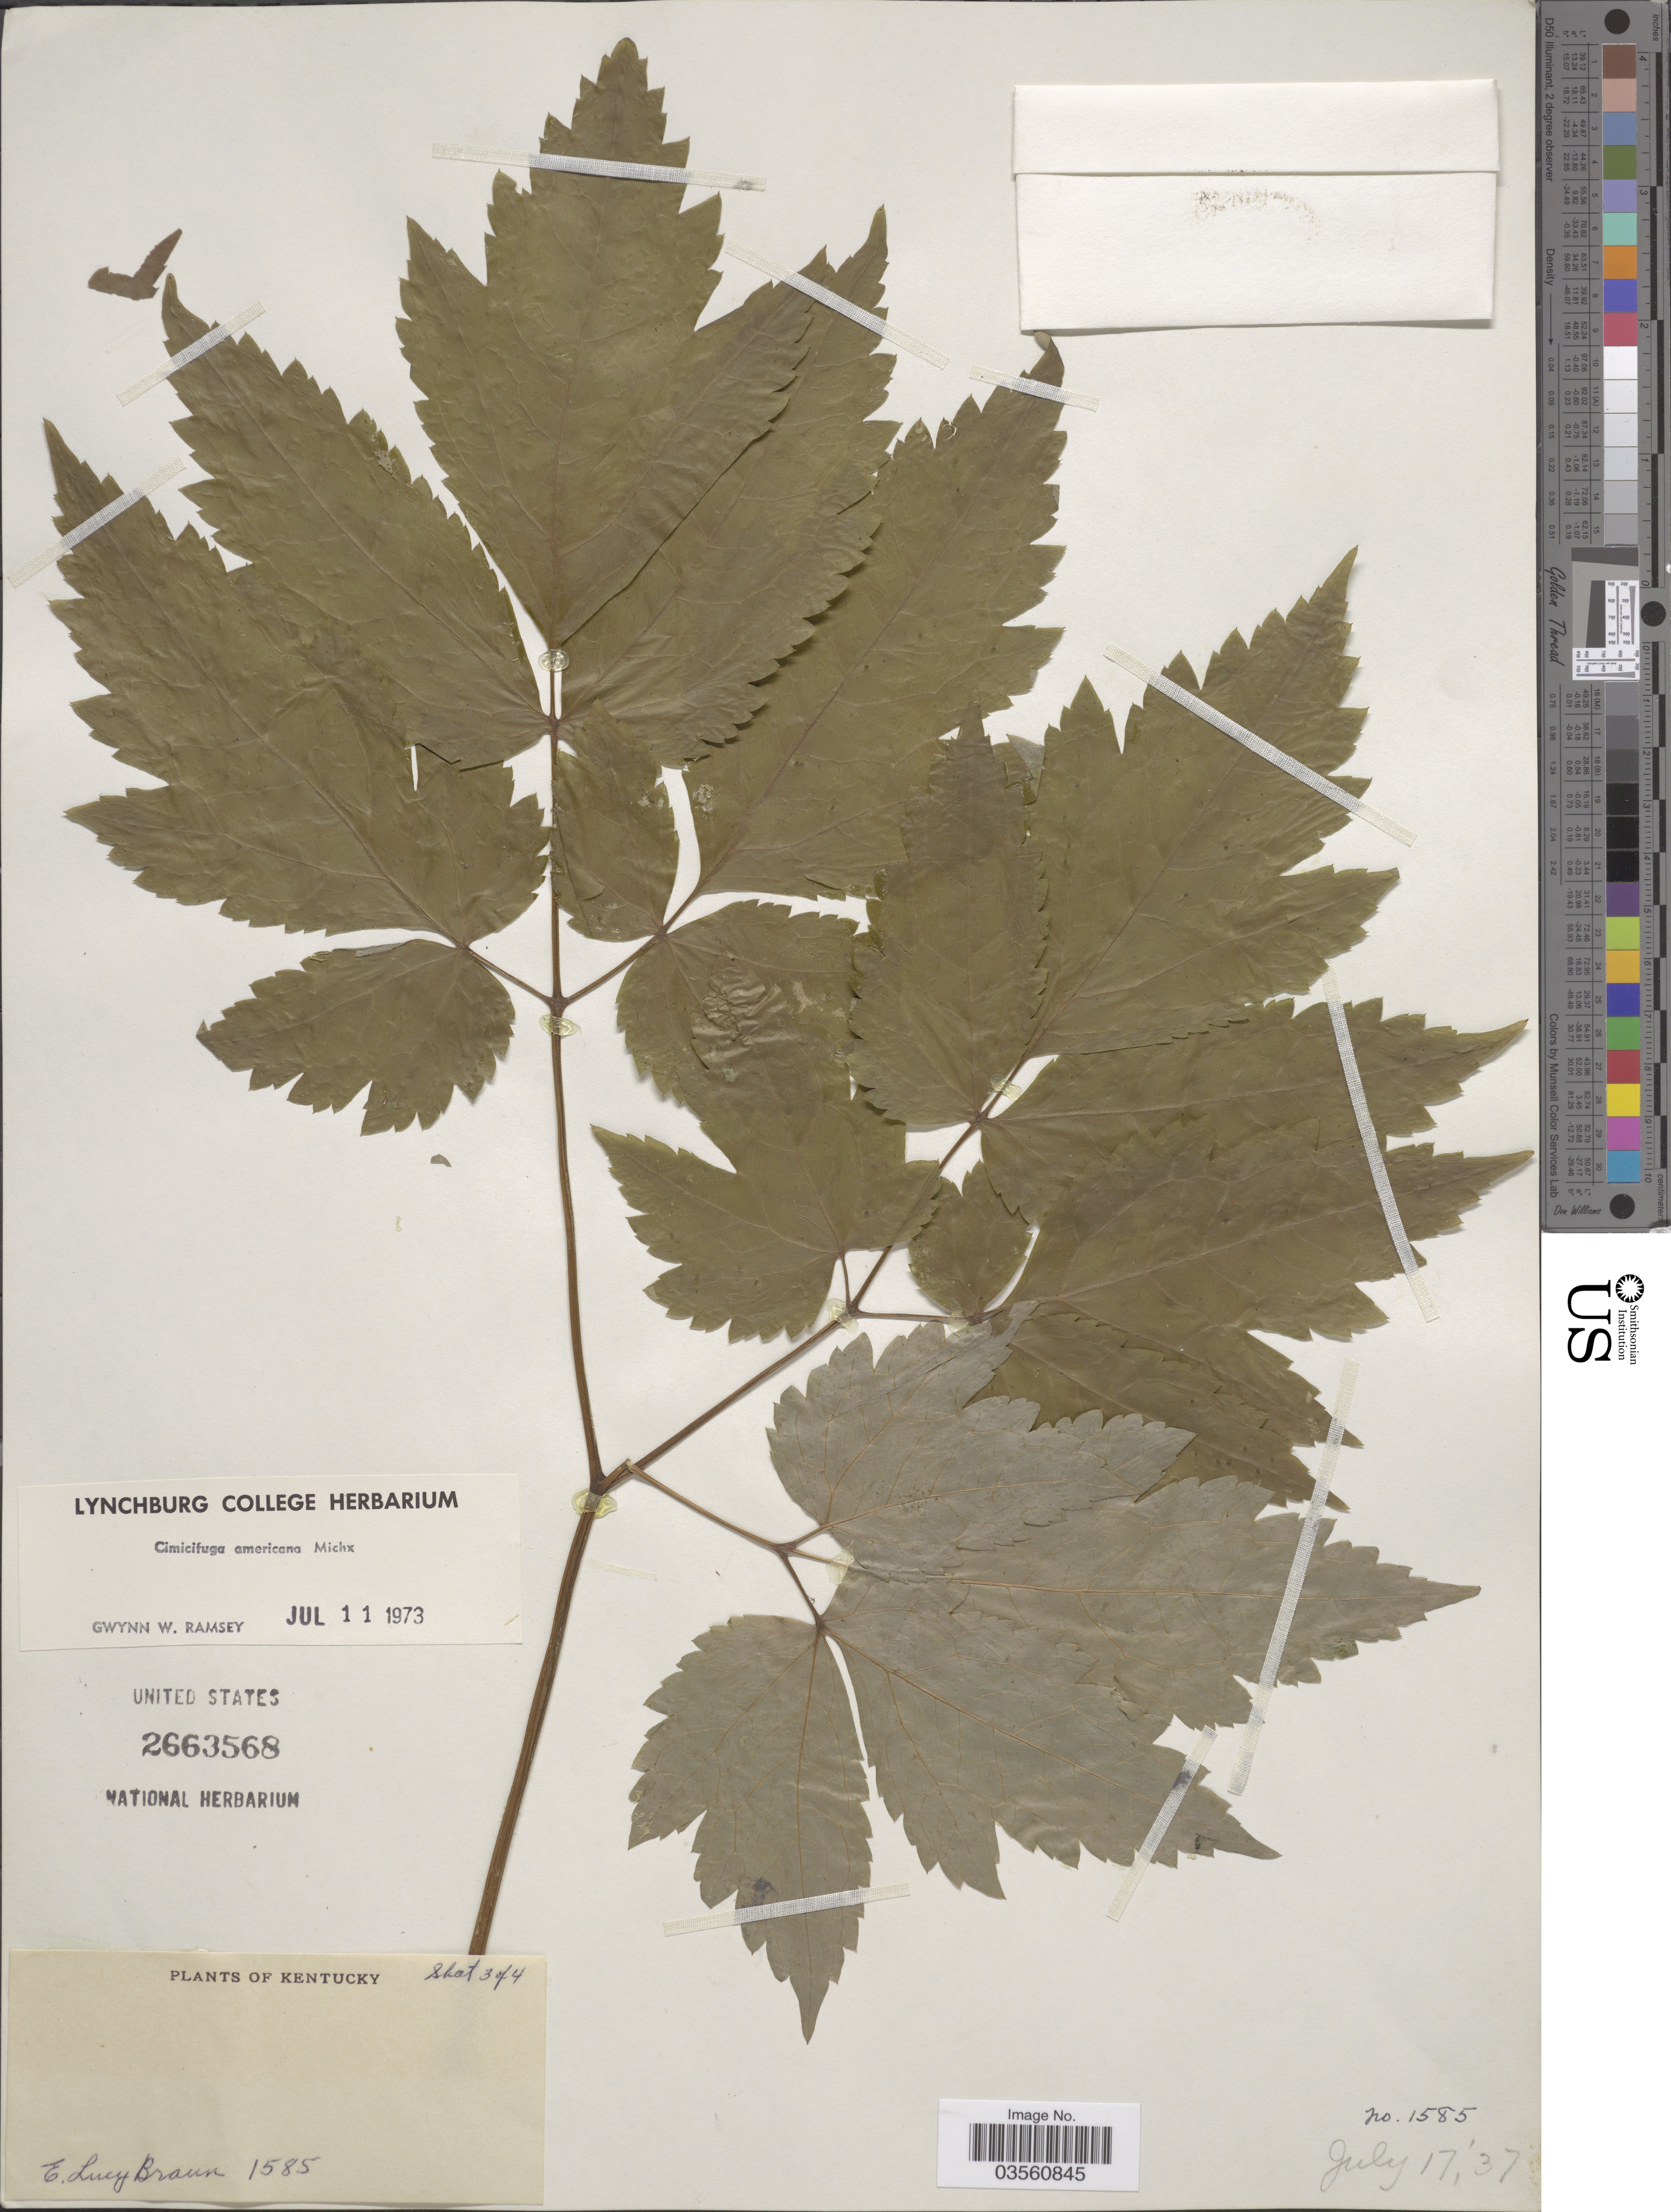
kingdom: Plantae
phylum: Tracheophyta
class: Magnoliopsida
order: Ranunculales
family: Ranunculaceae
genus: Actaea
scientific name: Actaea podocarpa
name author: DC.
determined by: Strong, M. T., (US), Smithsonian Institution - National Museum of Natural History (UNITED STATES)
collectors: E. L. Braun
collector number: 1585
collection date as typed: Transcribed d/m/y: 17/7/37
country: United States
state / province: Kentucky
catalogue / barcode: US 2663568